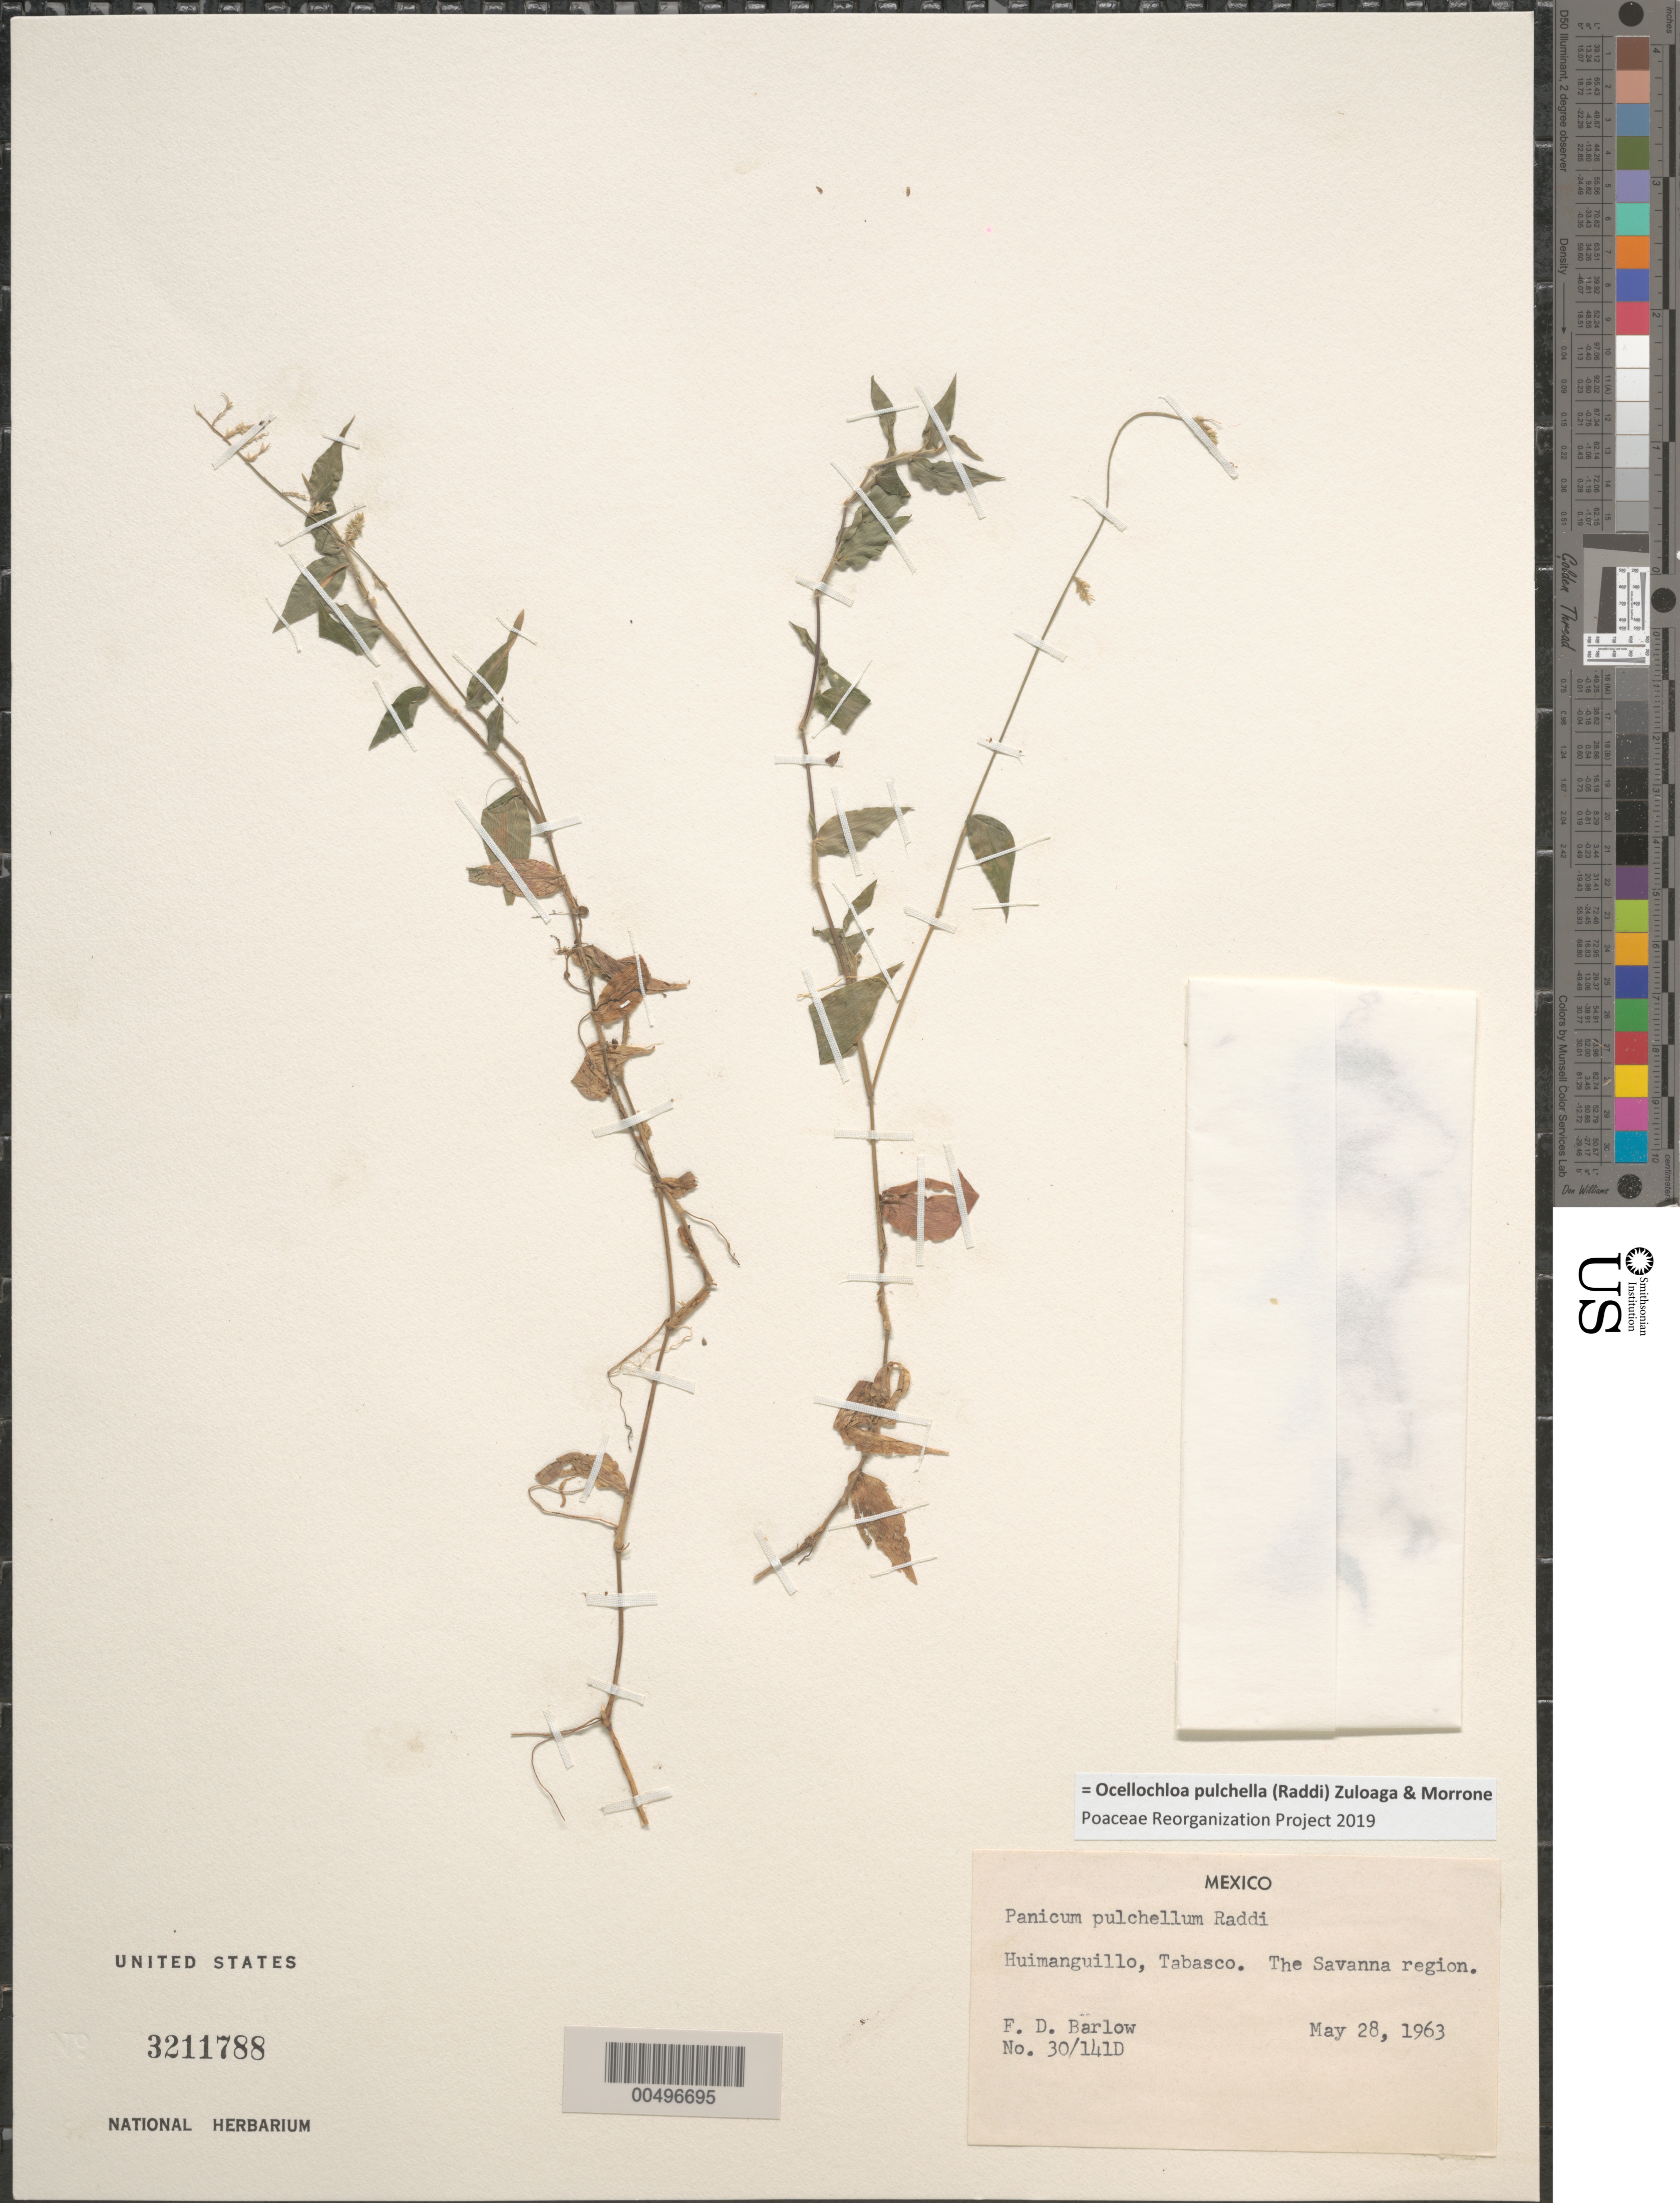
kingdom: Plantae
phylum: Tracheophyta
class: Liliopsida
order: Poales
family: Poaceae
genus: Panicum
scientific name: Panicum pulchellum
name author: Raddi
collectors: F. D. Barlow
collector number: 30/141D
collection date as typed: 28 May 1963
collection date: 1963-05-28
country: Mexico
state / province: Tabasco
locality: Huimanguillo, the Savanna region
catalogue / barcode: US 3211788